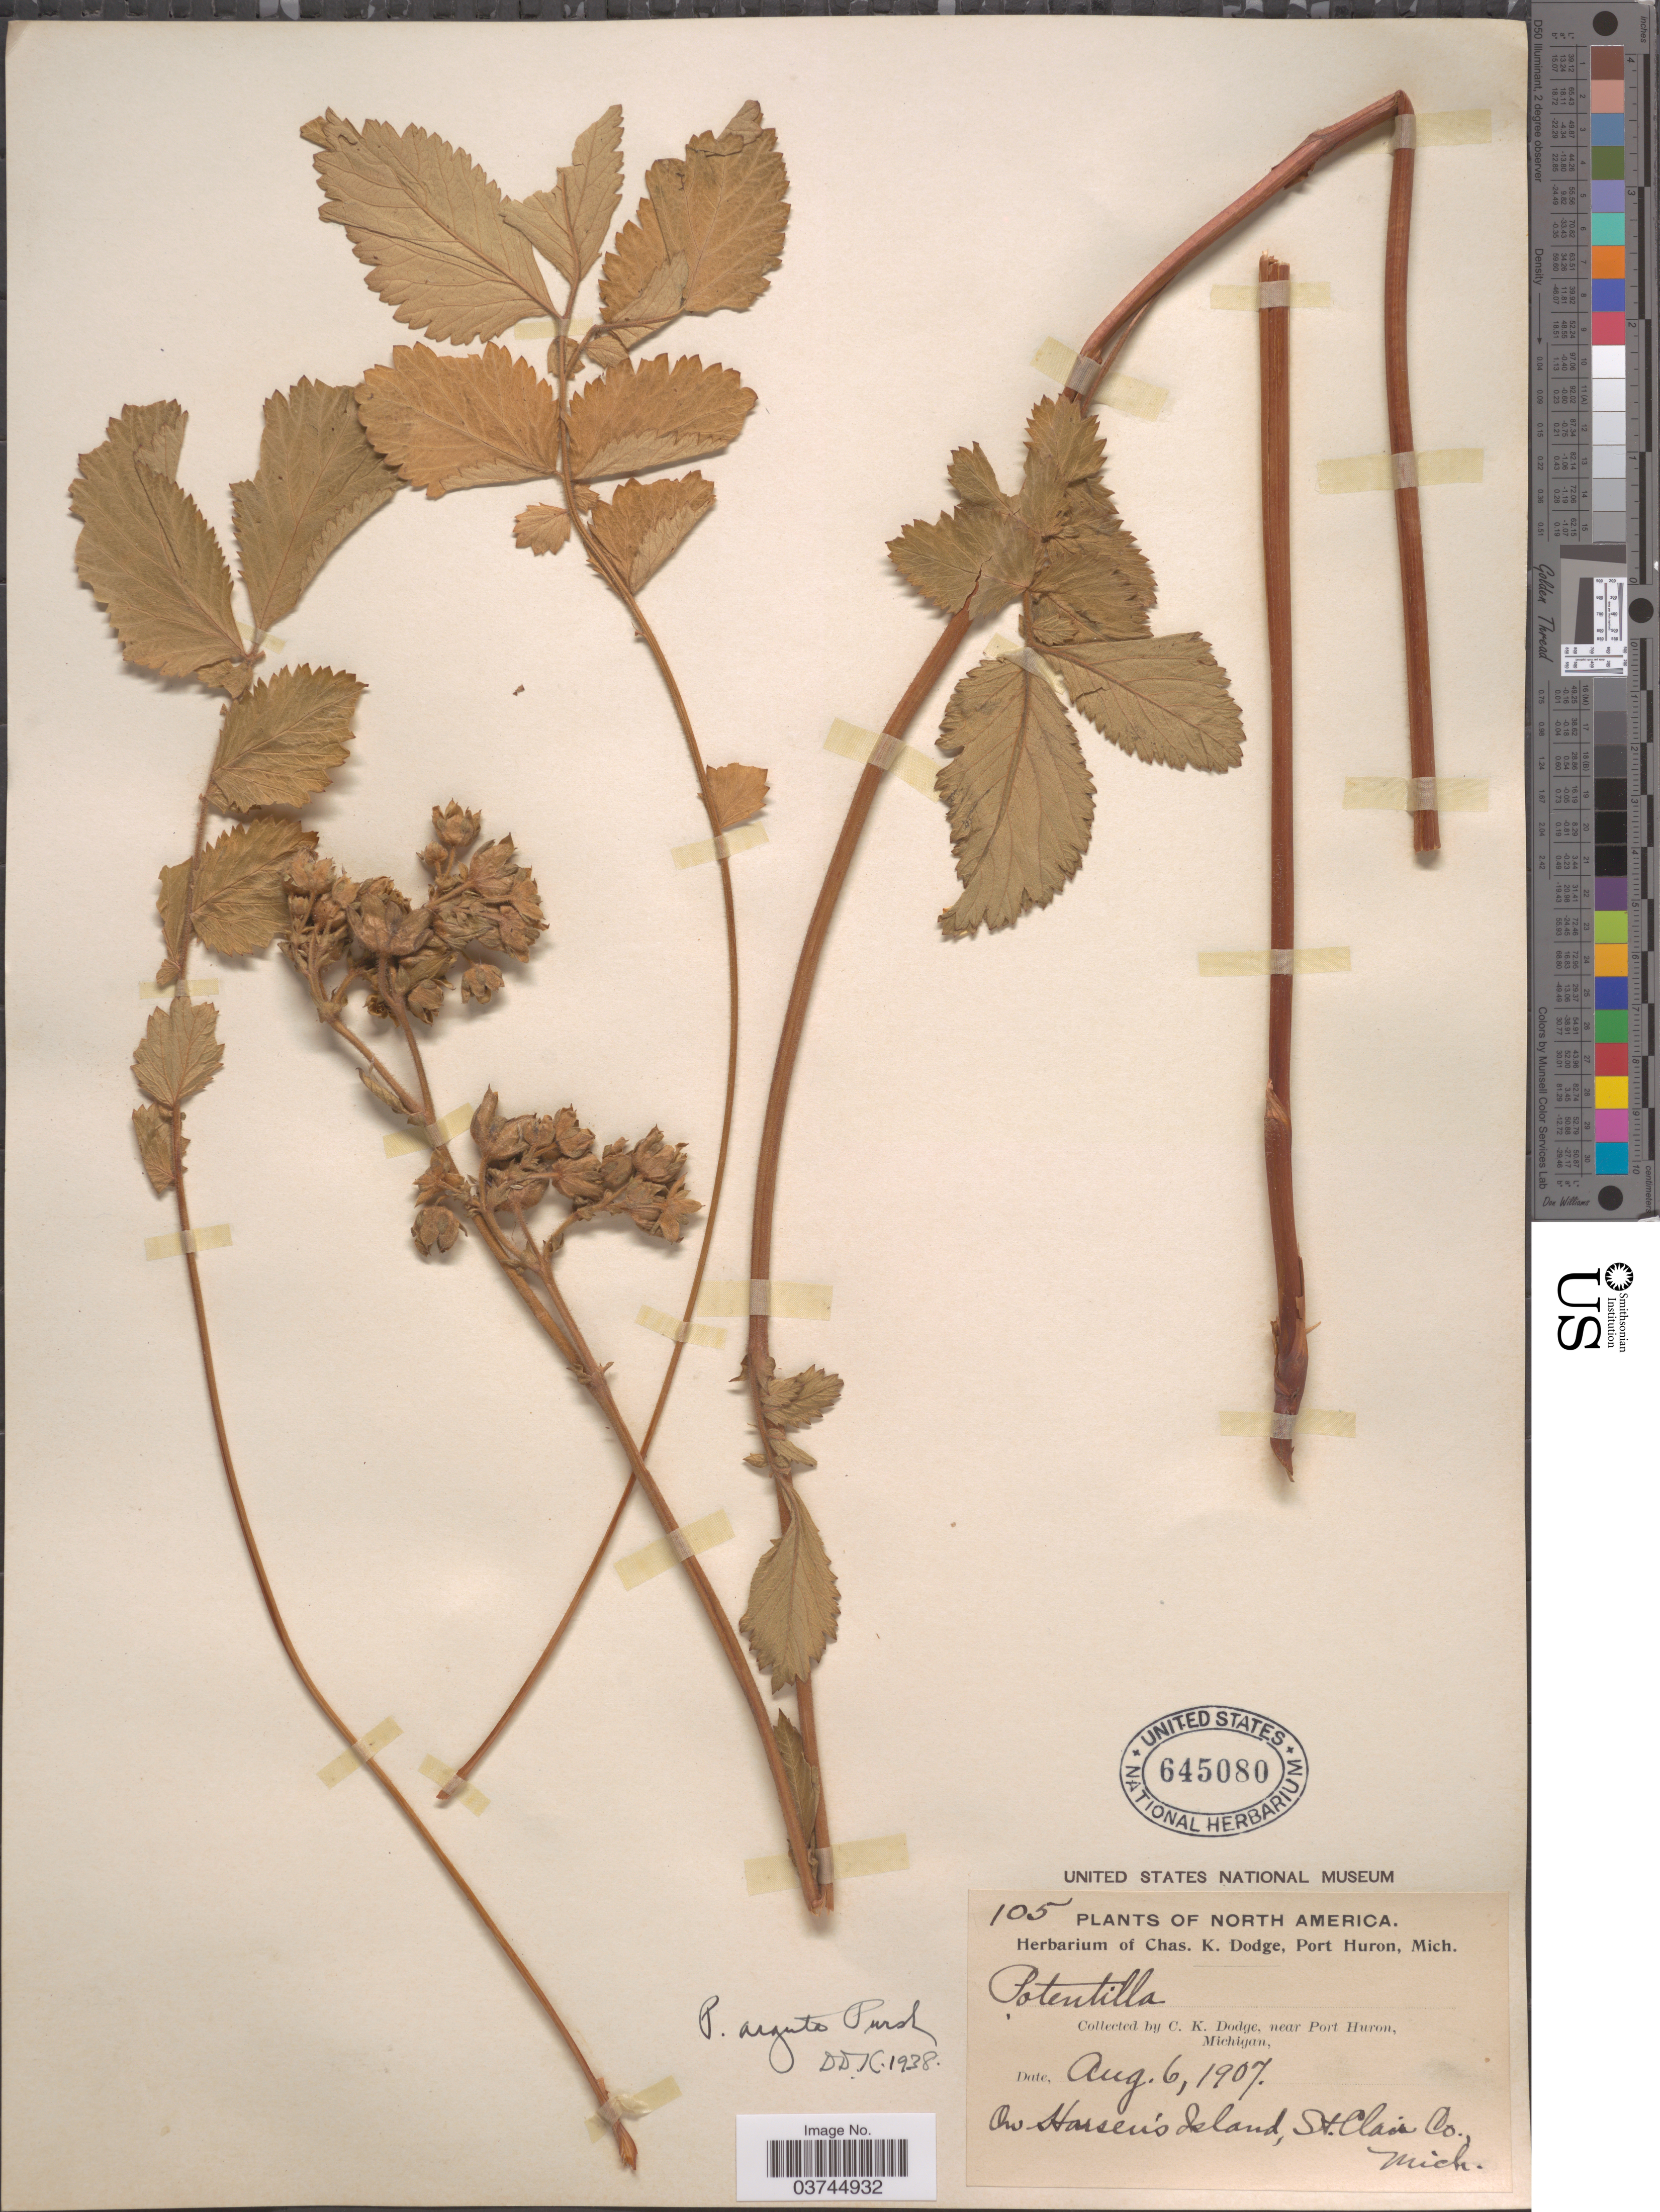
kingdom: Plantae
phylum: Tracheophyta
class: Magnoliopsida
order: Rosales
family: Rosaceae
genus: Drymocallis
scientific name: Drymocallis arguta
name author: (Pursh) Rydb.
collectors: C. K. Dodge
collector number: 105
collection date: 1907-08-06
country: United States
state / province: Michigan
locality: Near Port Huron. On Harsen's Island, St. Clair Co.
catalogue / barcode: US 645080